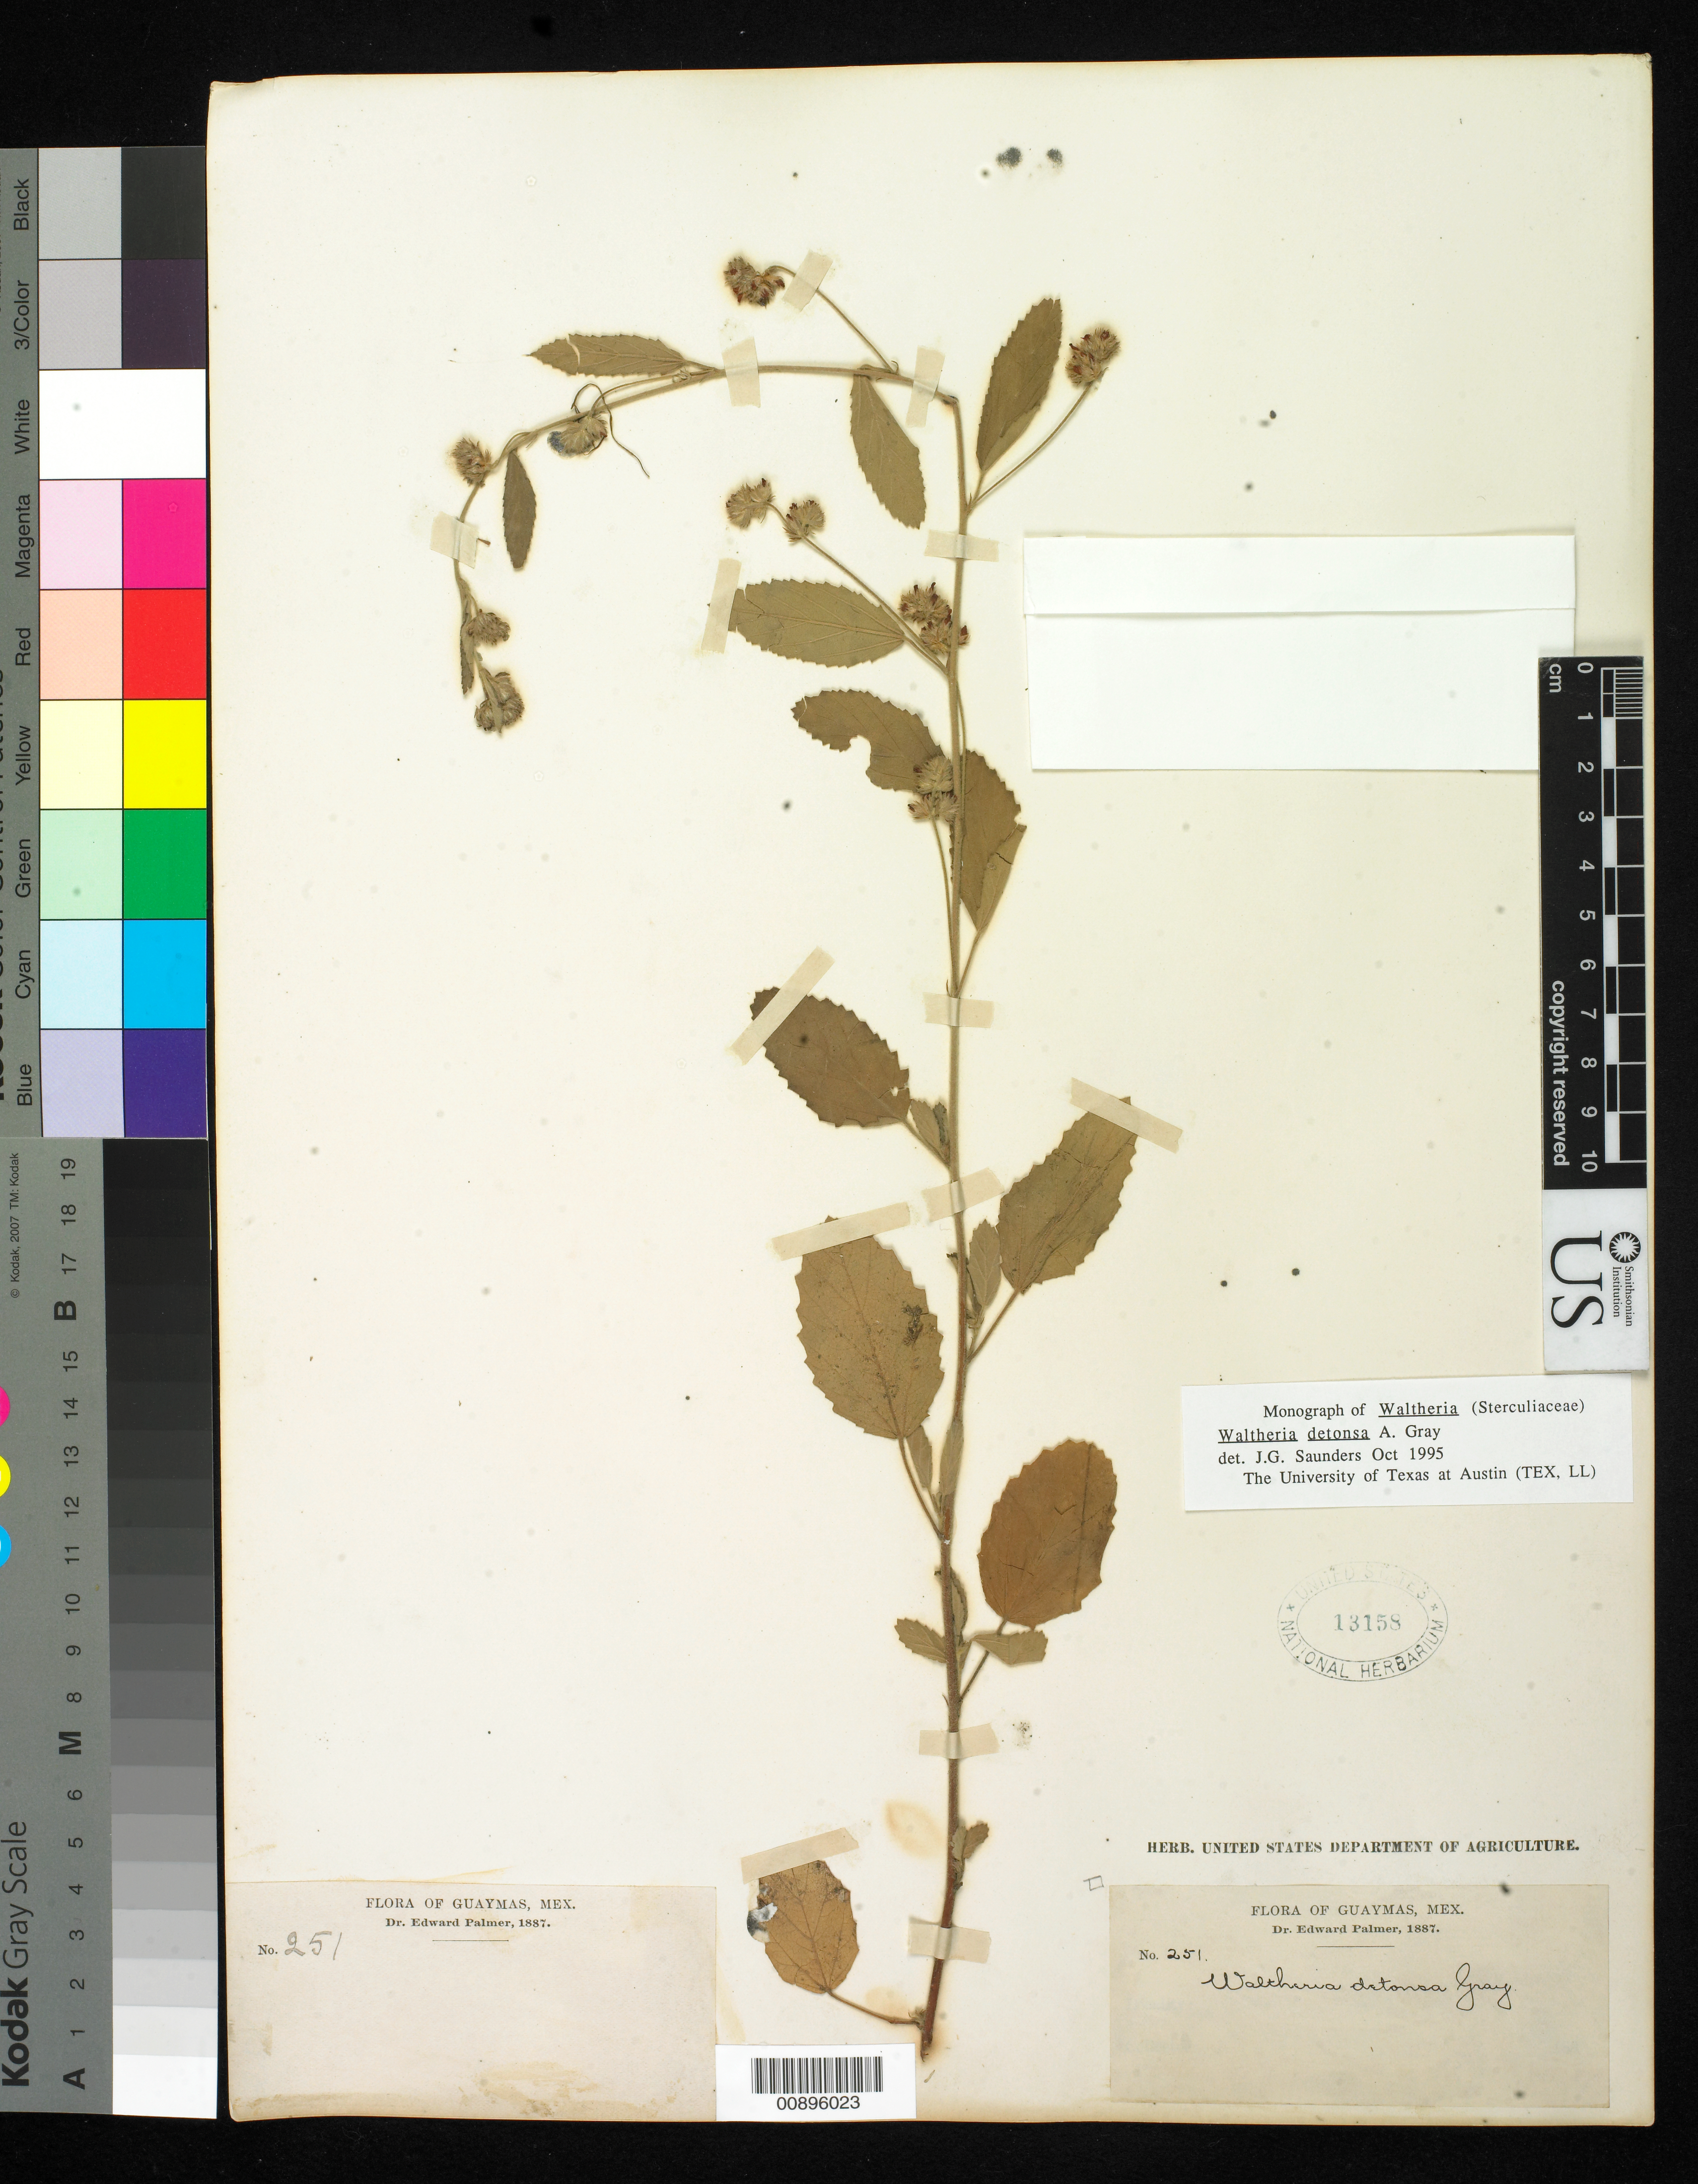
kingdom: Plantae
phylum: Tracheophyta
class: Magnoliopsida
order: Malvales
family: Malvaceae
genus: Waltheria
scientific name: Waltheria detonsa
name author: A. Gray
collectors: E. Palmer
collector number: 251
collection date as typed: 1887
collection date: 1887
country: Mexico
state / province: Sonora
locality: Guaymas, Sonora.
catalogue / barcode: US 13158